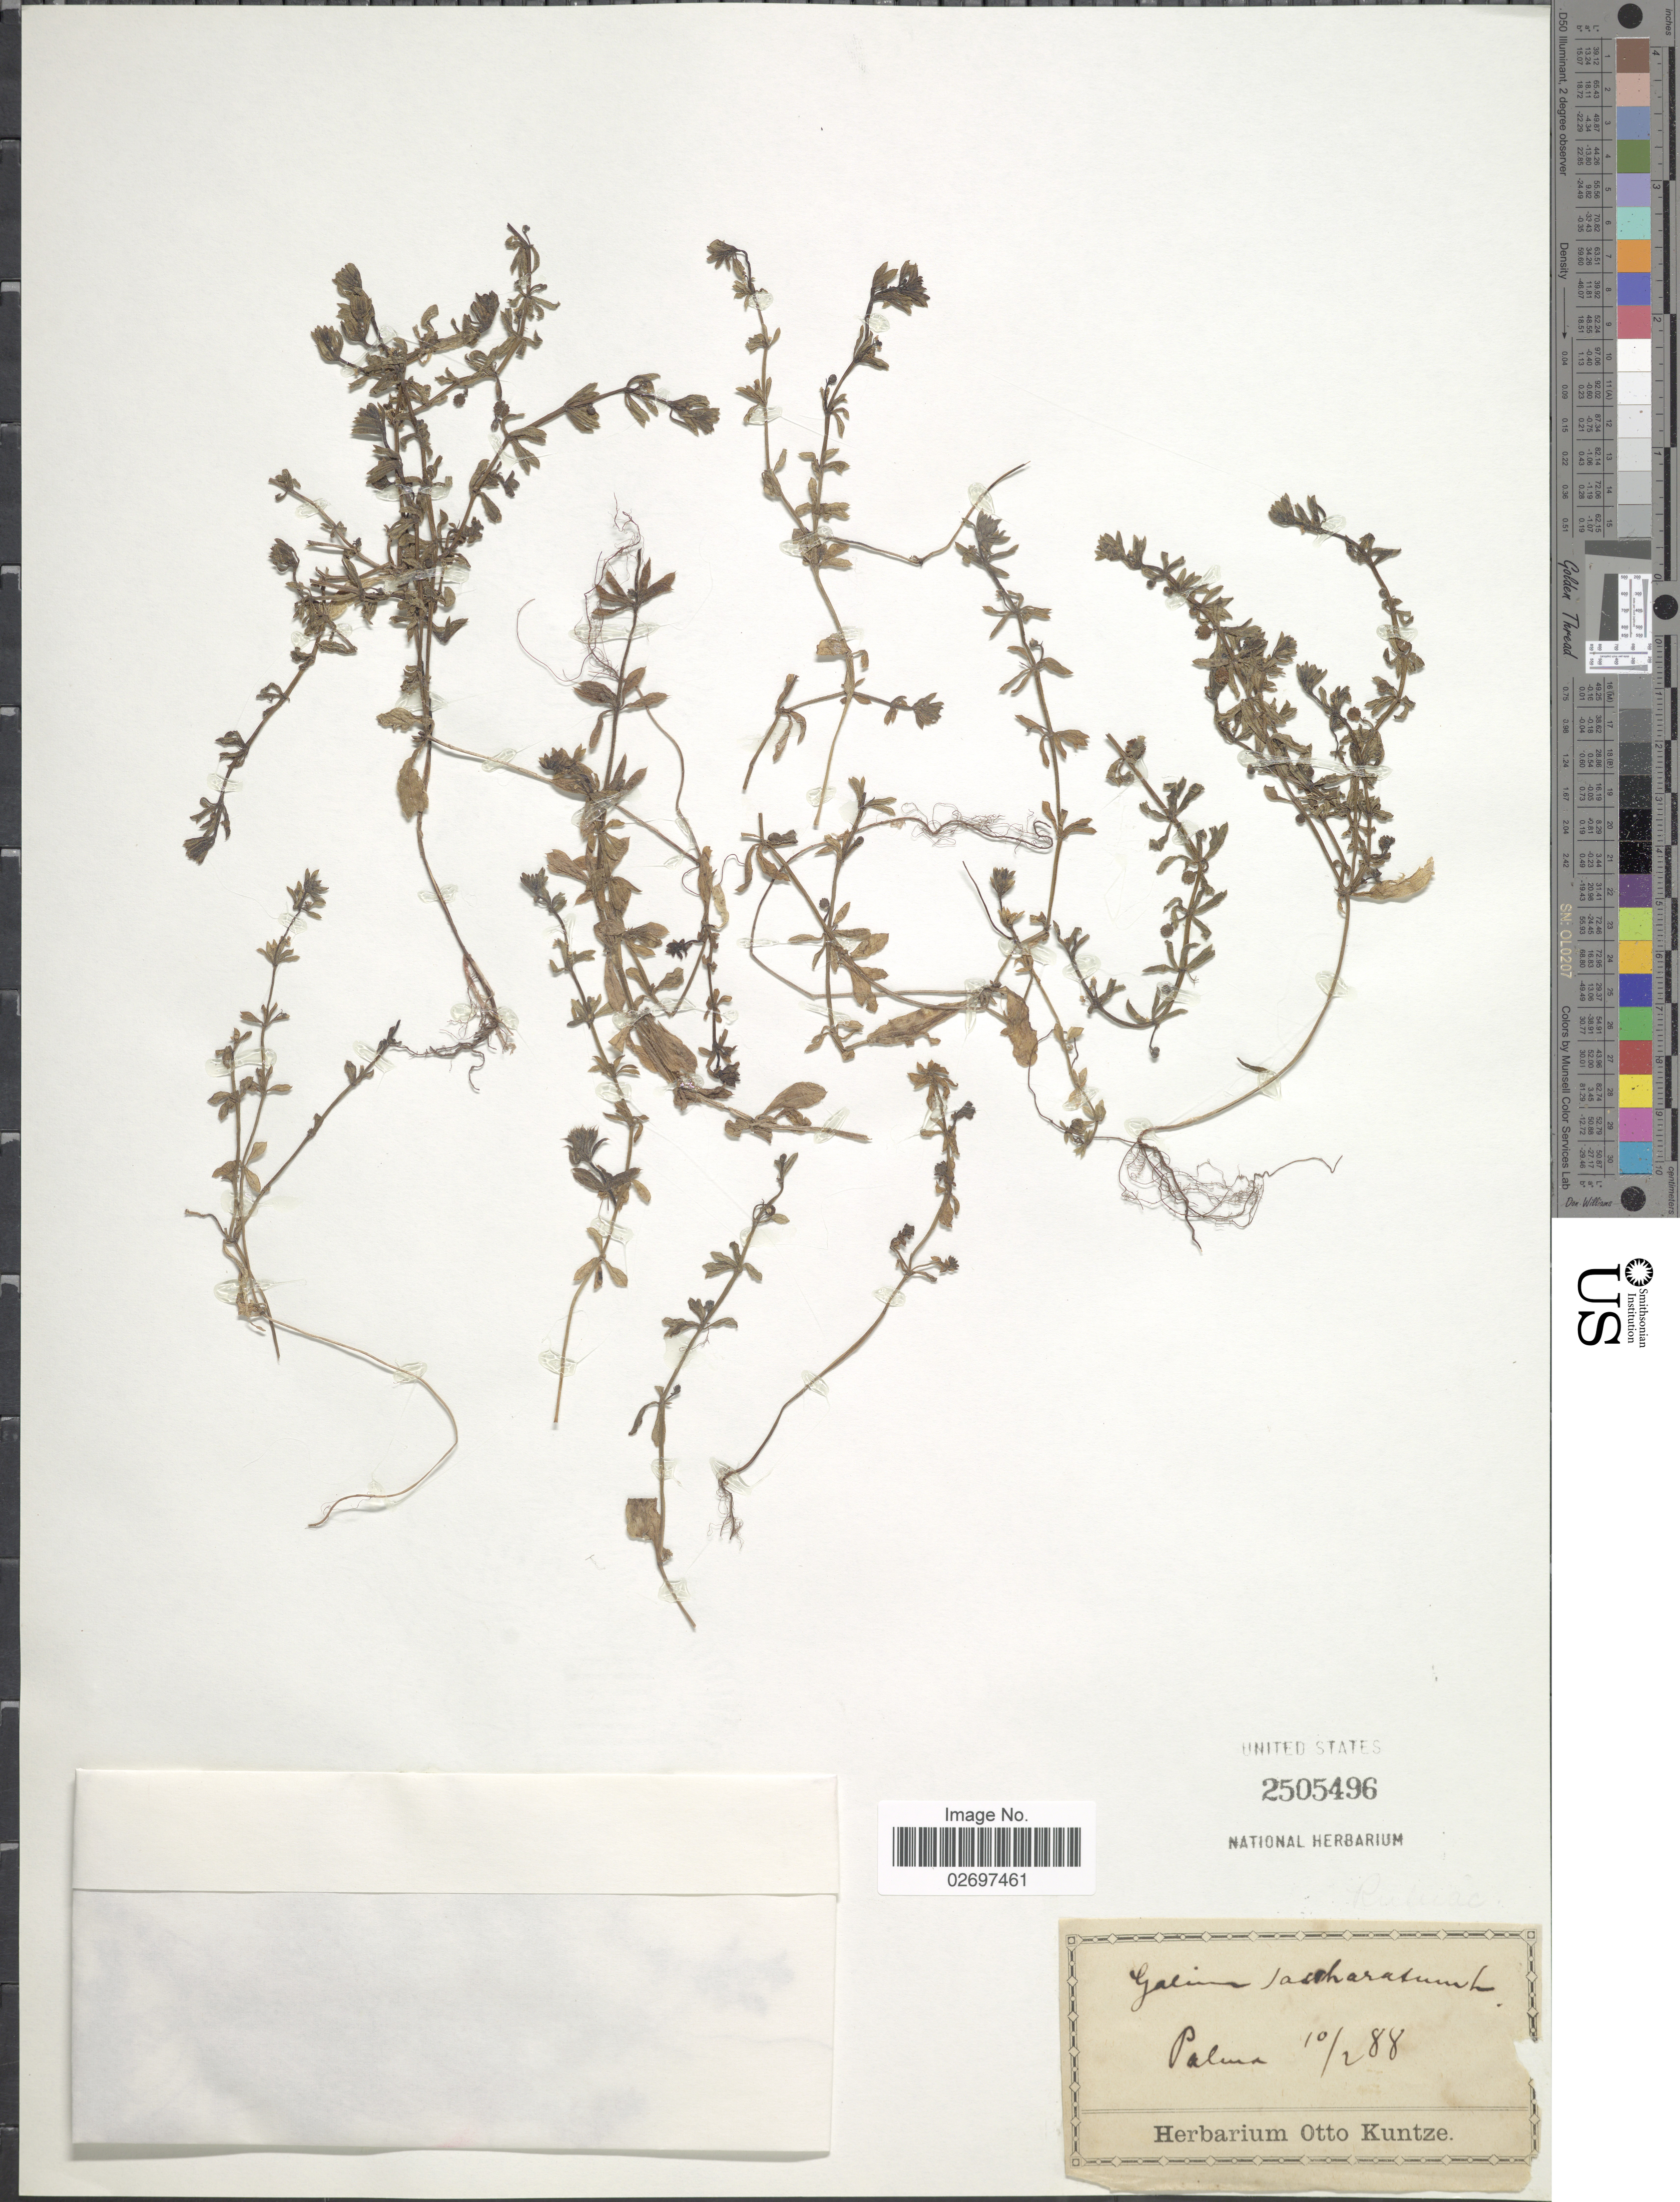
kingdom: Plantae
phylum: Tracheophyta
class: Magnoliopsida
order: Gentianales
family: Rubiaceae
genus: Galium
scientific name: Galium saccharatum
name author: All.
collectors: ex herb. Otto Kuntze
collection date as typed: Transcribed d/m/y: 10/2/88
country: Spain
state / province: Canarias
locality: Palma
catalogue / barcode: US 2505496